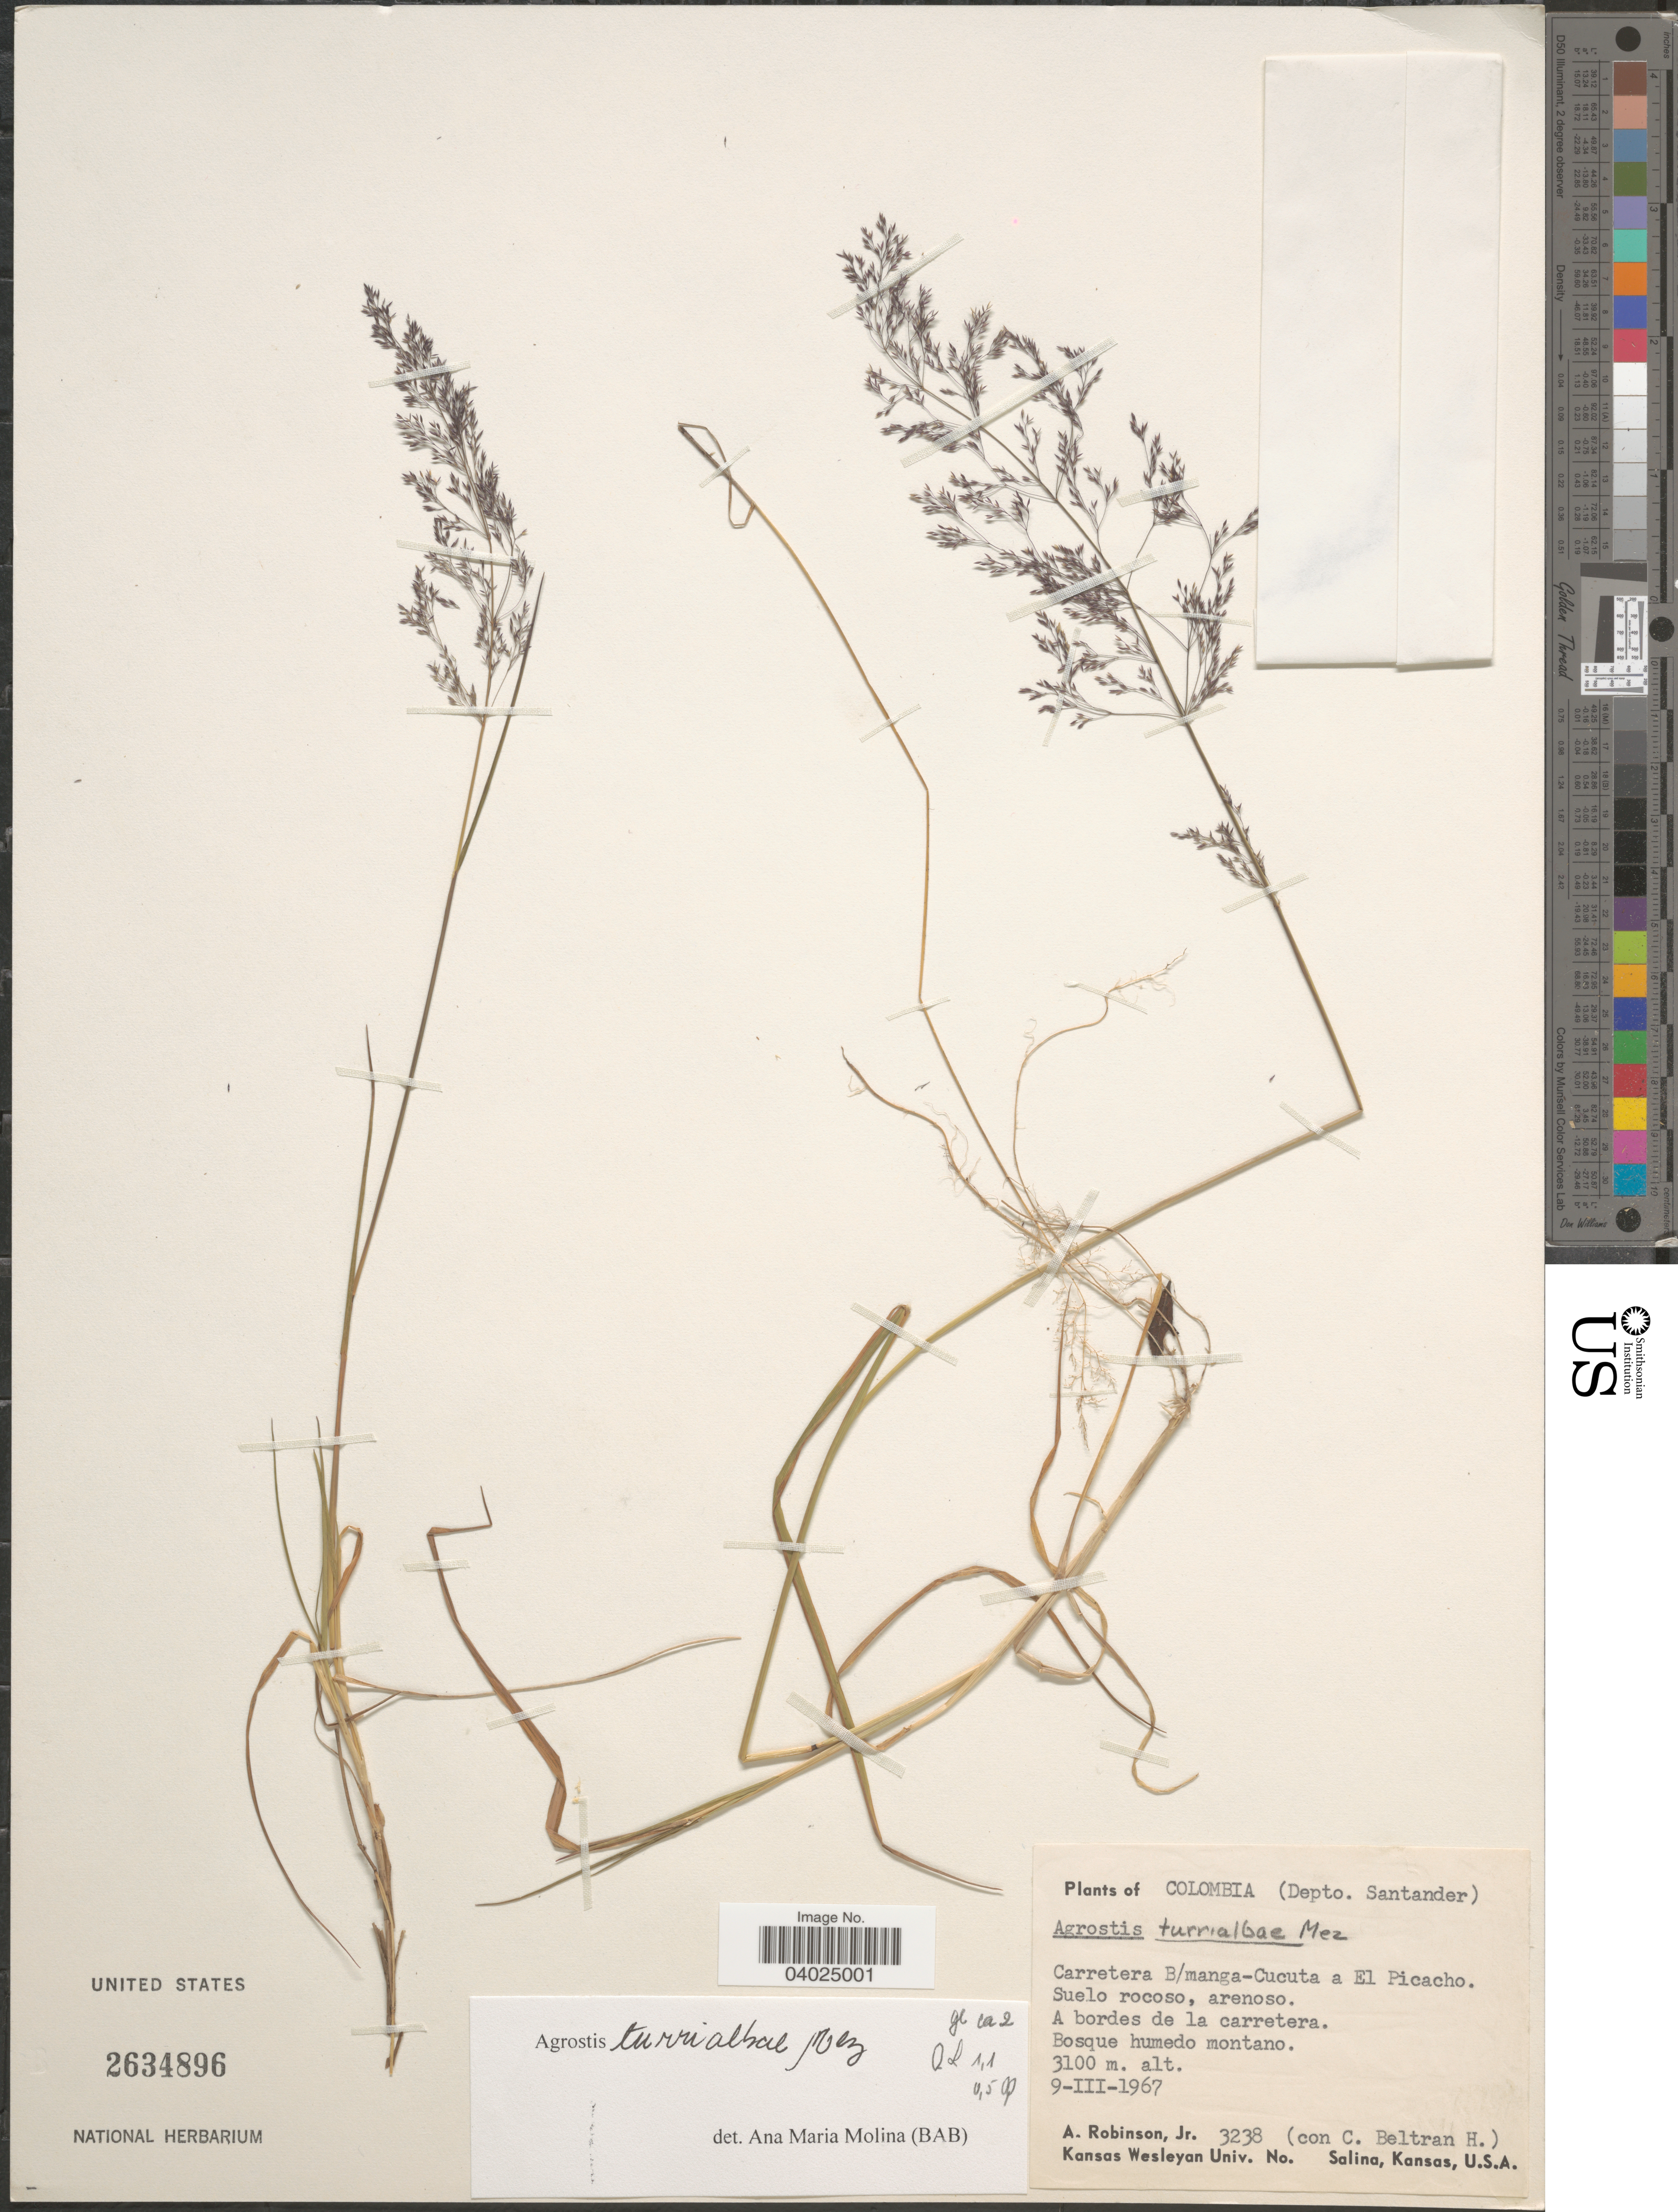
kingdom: Plantae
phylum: Tracheophyta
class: Liliopsida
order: Poales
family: Poaceae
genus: Agrostis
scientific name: Agrostis turrialbae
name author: Mez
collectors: A. Robinson Jr. & C. Beltran H.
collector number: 3238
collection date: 1967-03-09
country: Colombia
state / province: Santander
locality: Depto. Santander. Carretera B/manga-Cucuta a El Picacho.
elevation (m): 3100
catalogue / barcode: US 2634896